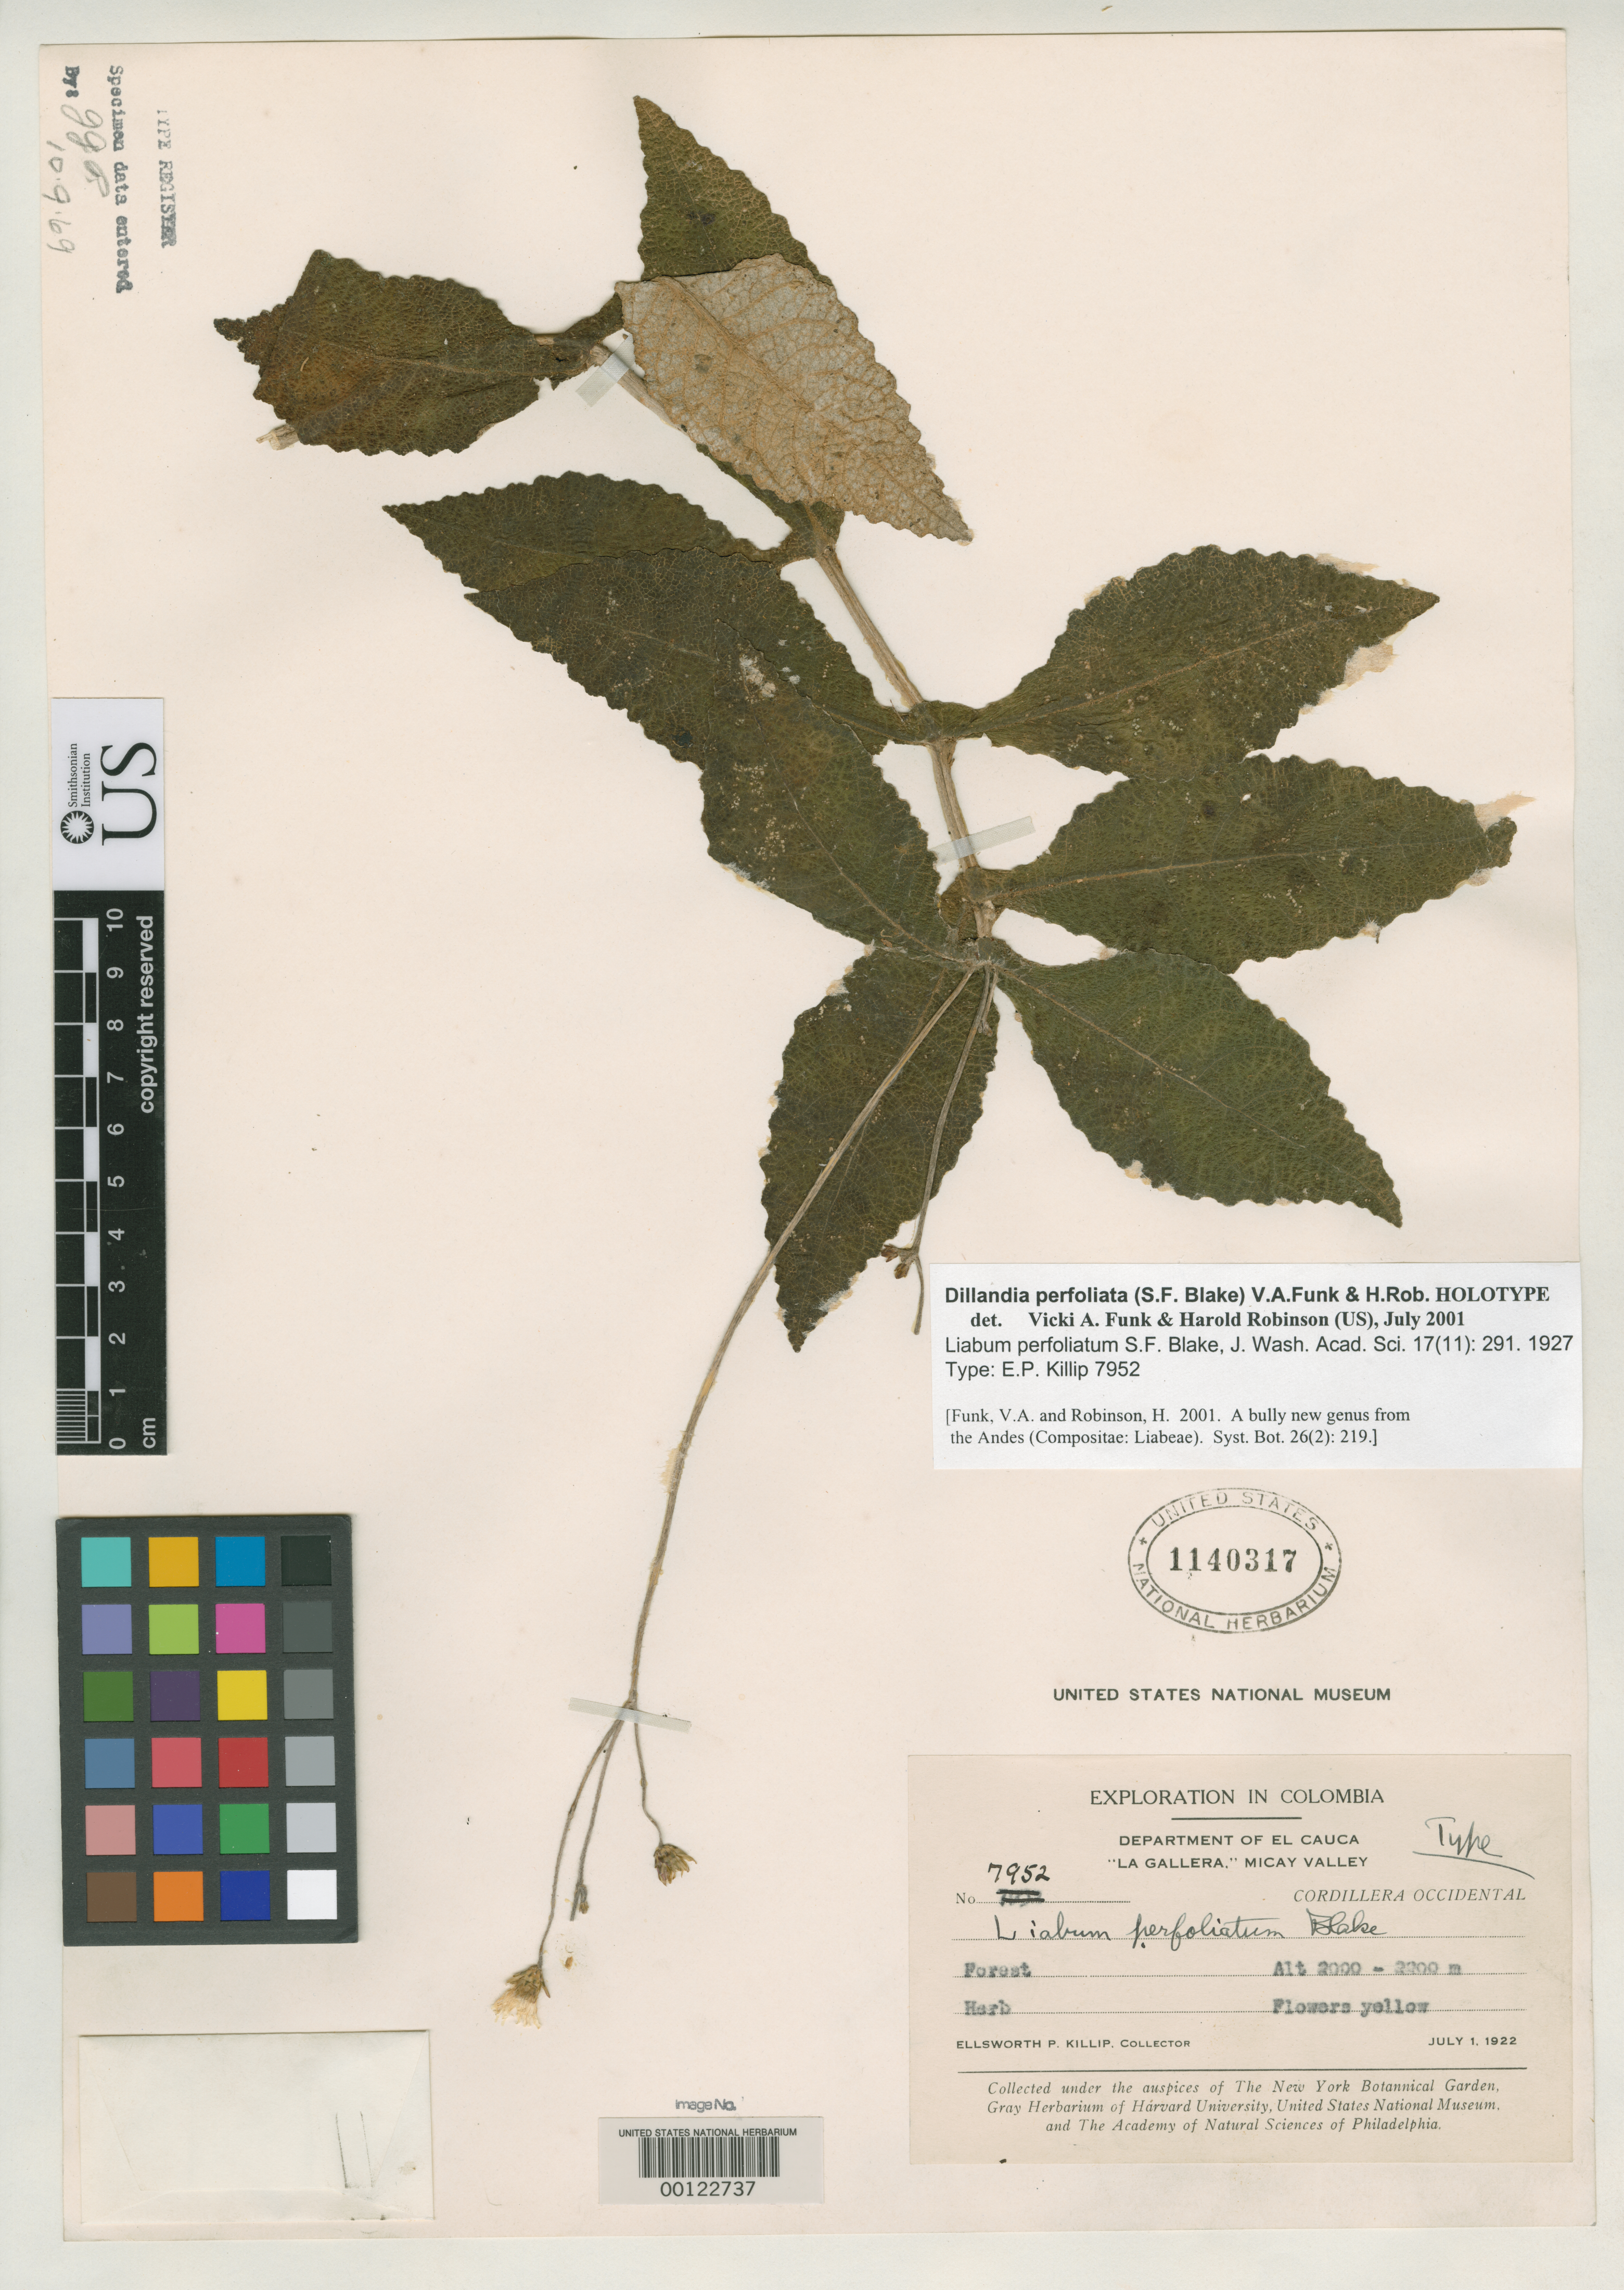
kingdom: Plantae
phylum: Tracheophyta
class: Magnoliopsida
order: Asterales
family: Asteraceae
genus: Liabum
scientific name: Liabum perfoliatum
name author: S.F. Blake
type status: Holotype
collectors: E. P. Killip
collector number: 7952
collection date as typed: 01 Jul 1922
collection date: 1922-07-01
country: Colombia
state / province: Cauca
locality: Micay Valley, Cordillera Occidental.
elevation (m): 2000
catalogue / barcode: US 1140317